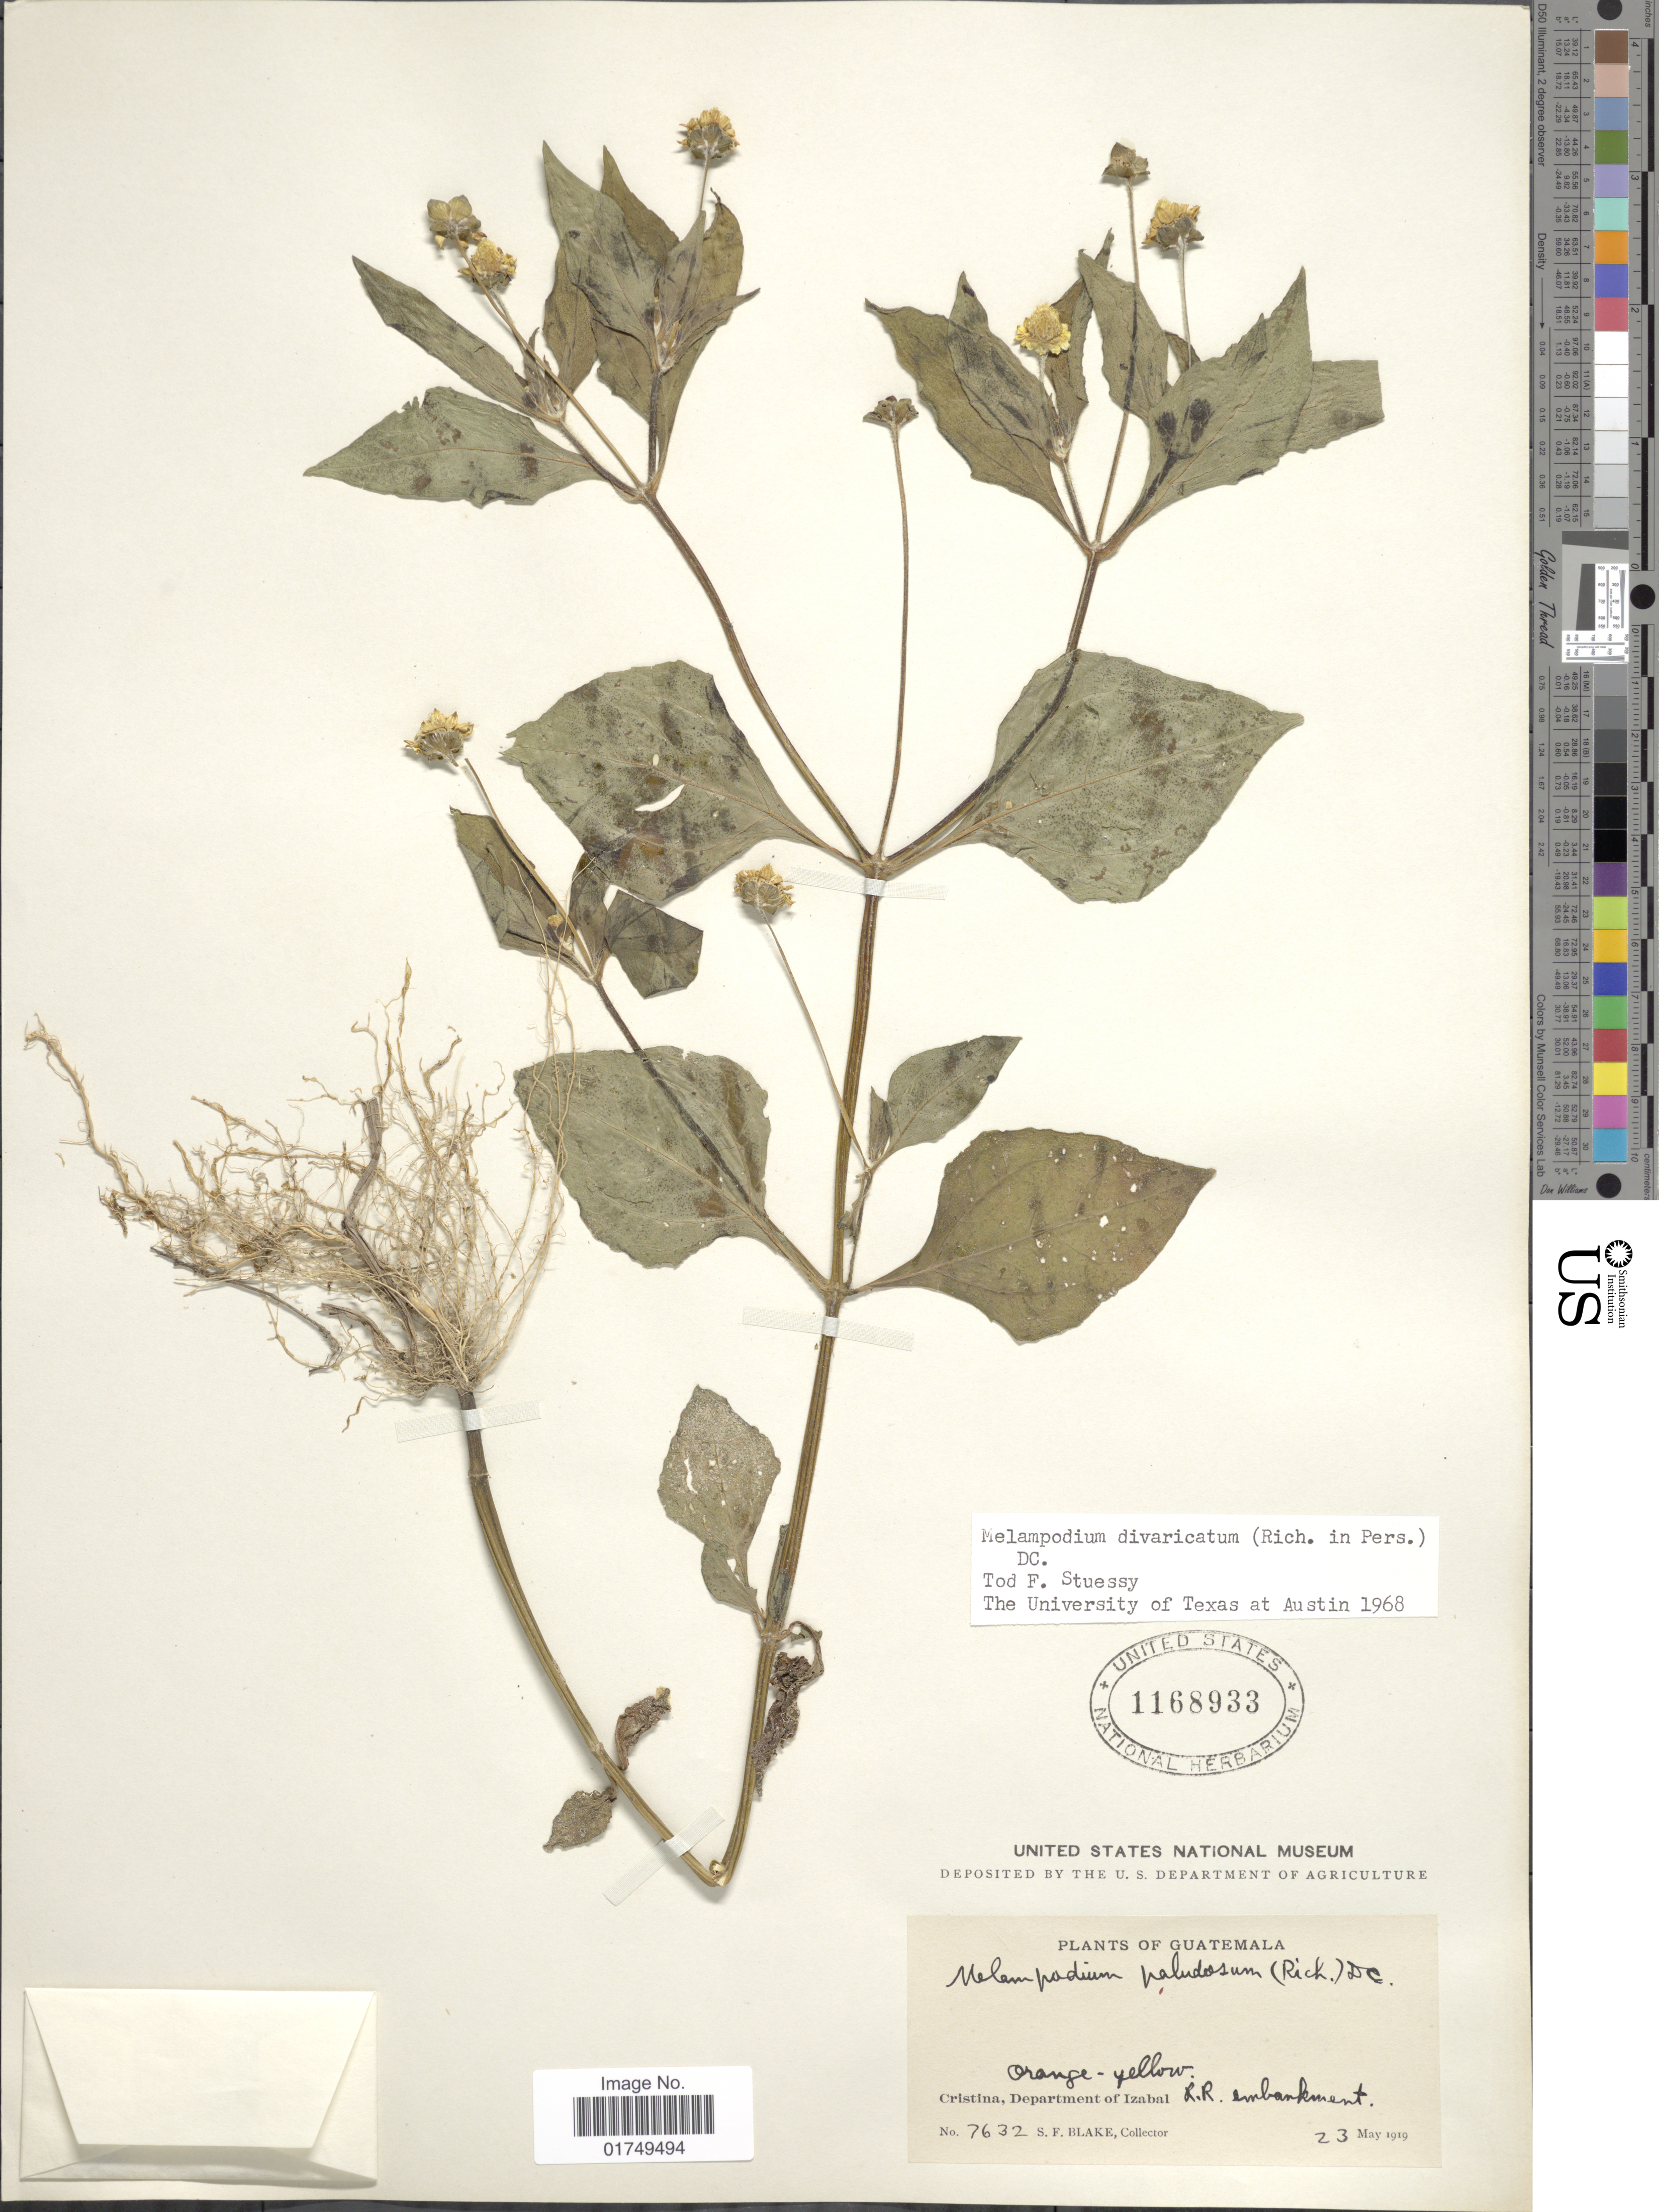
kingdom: Plantae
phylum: Tracheophyta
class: Magnoliopsida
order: Asterales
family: Asteraceae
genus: Melampodium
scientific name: Melampodium divaricatum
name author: (Rich.) DC.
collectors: S. Blake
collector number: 7632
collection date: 1919-05-23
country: Guatemala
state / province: Izabal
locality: Cristina, Department of Izabal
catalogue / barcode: US 1168933